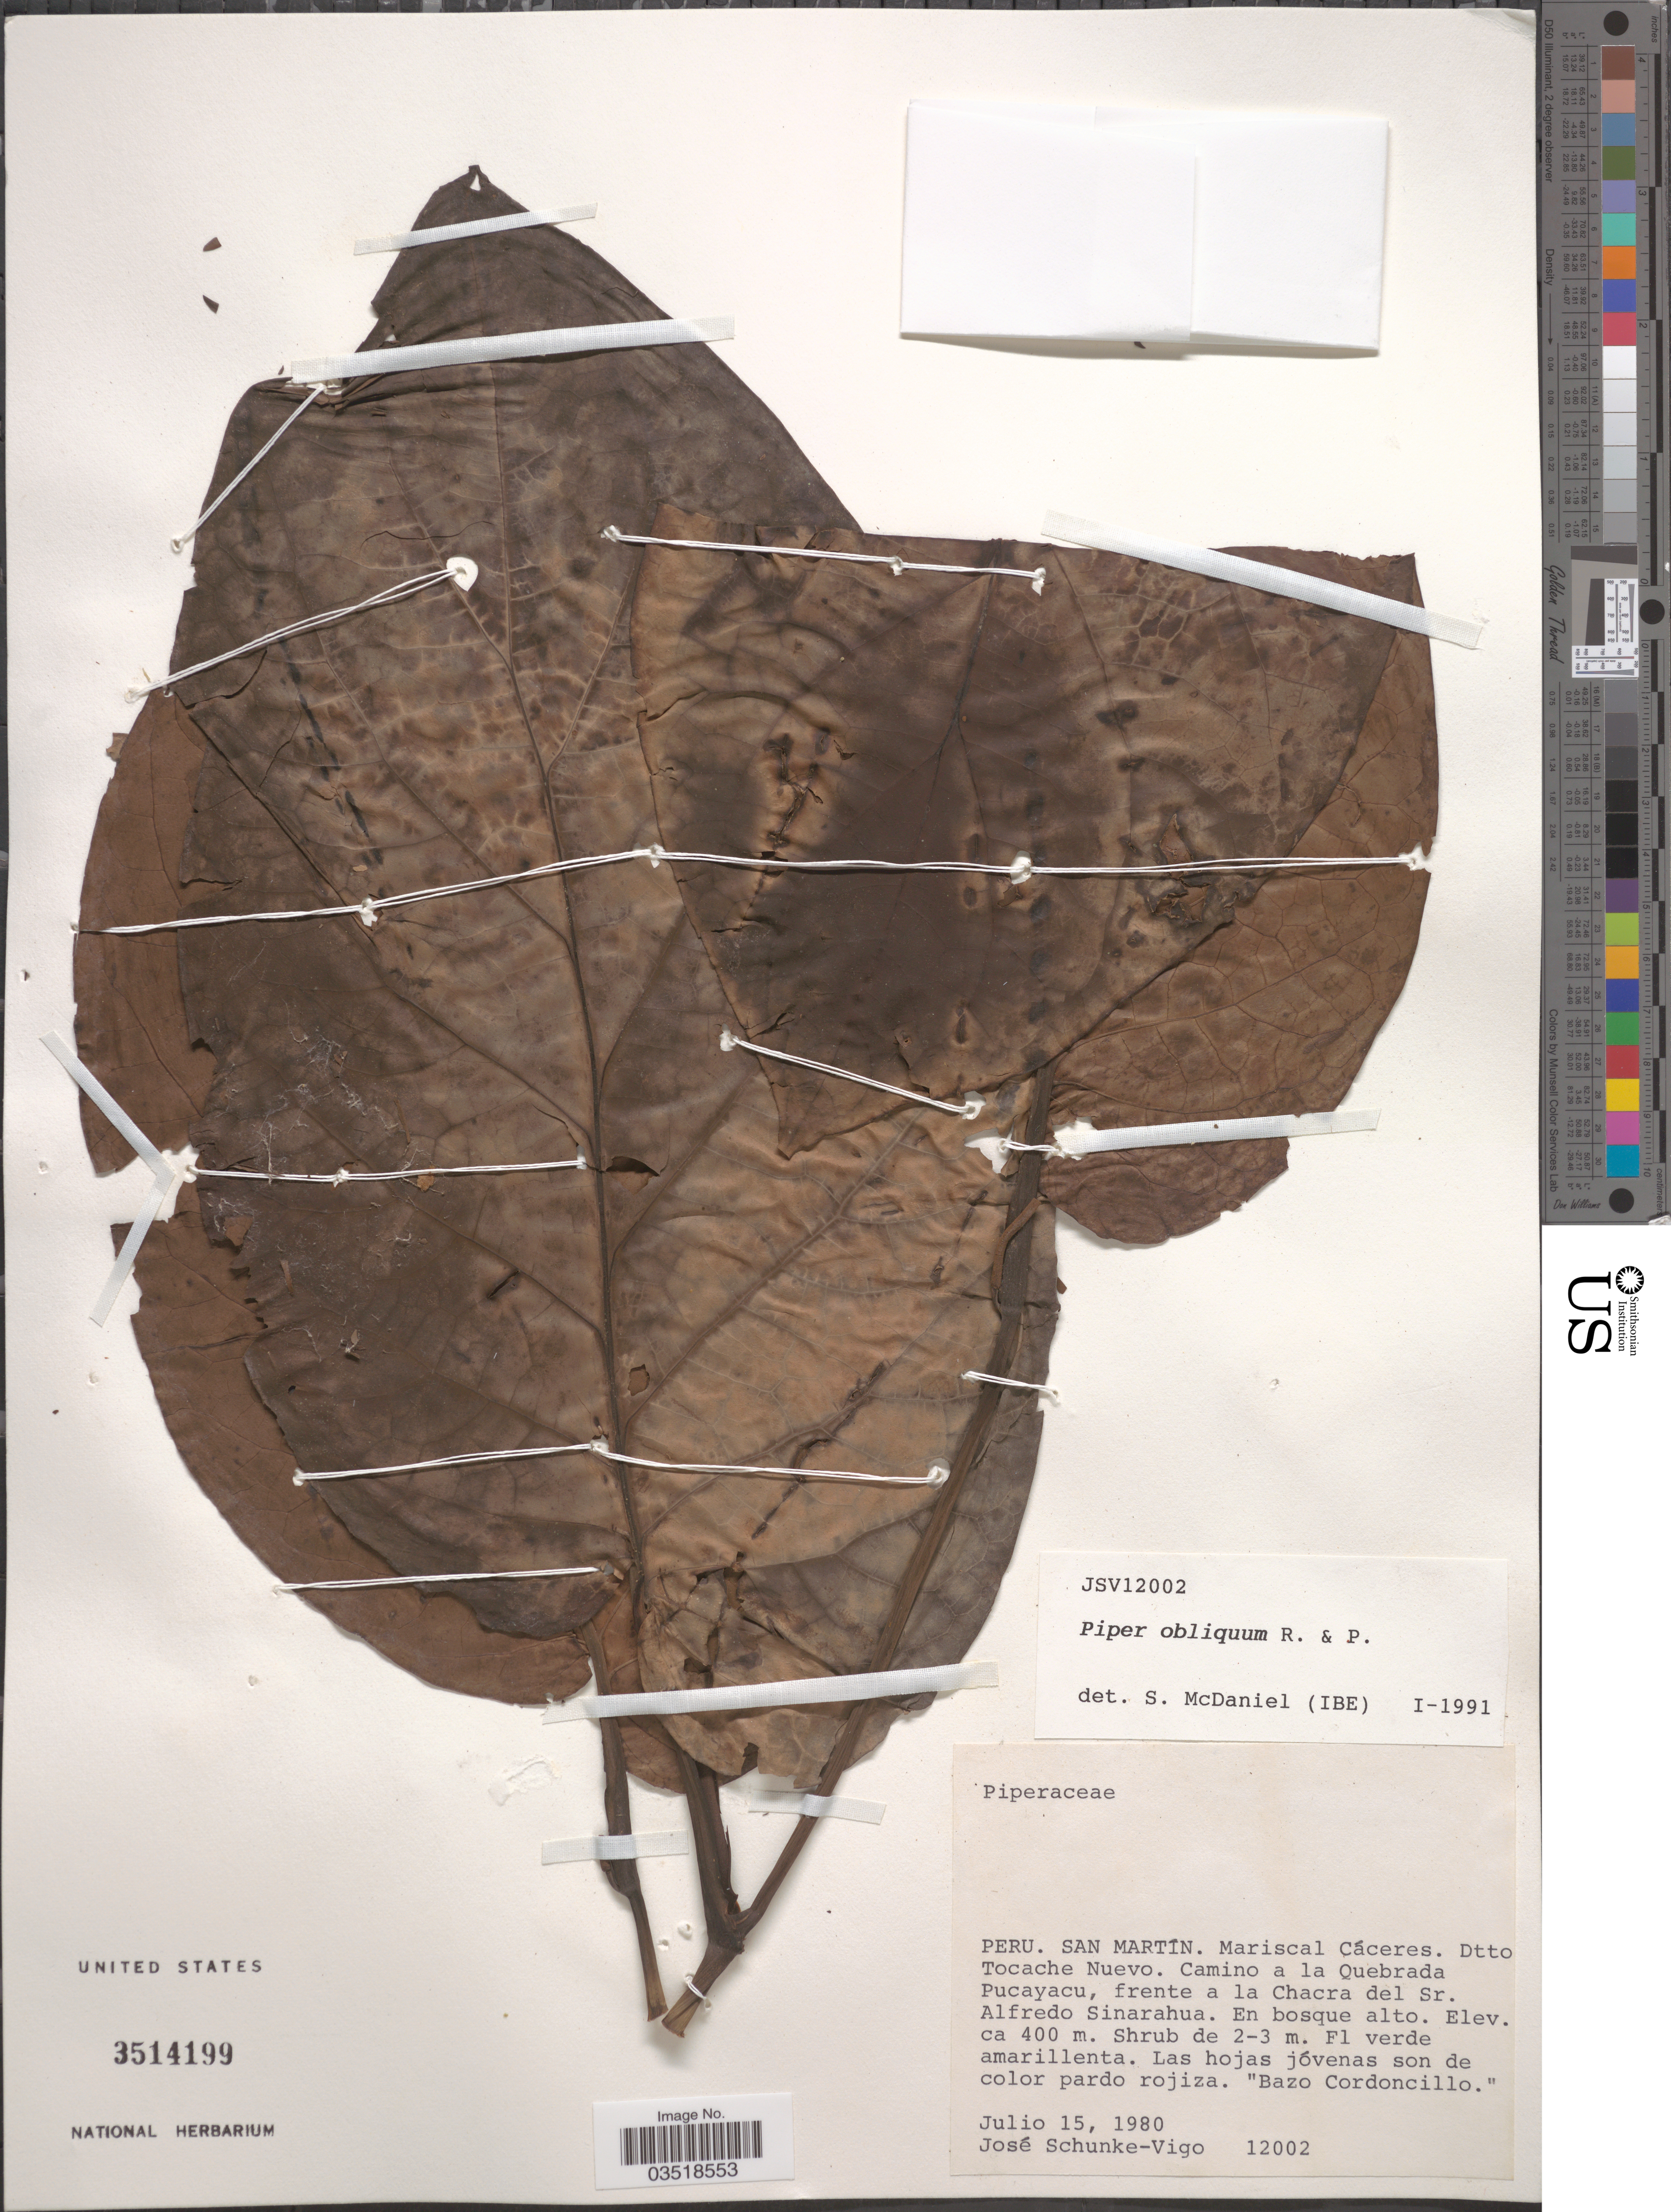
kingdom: Plantae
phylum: Tracheophyta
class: Magnoliopsida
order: Piperales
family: Piperaceae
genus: Piper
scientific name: Piper obliquum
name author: Ruiz & Pav.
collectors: J. Schunke Vigo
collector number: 12002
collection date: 1980-07-15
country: Peru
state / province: San Martín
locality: Mariscal Cáceres. Dtto Tocache Nuevo. Camino a la Quebrada Pucayacu, frente a la Chacra del Sr. Alfredo Sinarahua.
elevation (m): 400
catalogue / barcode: US 3514199